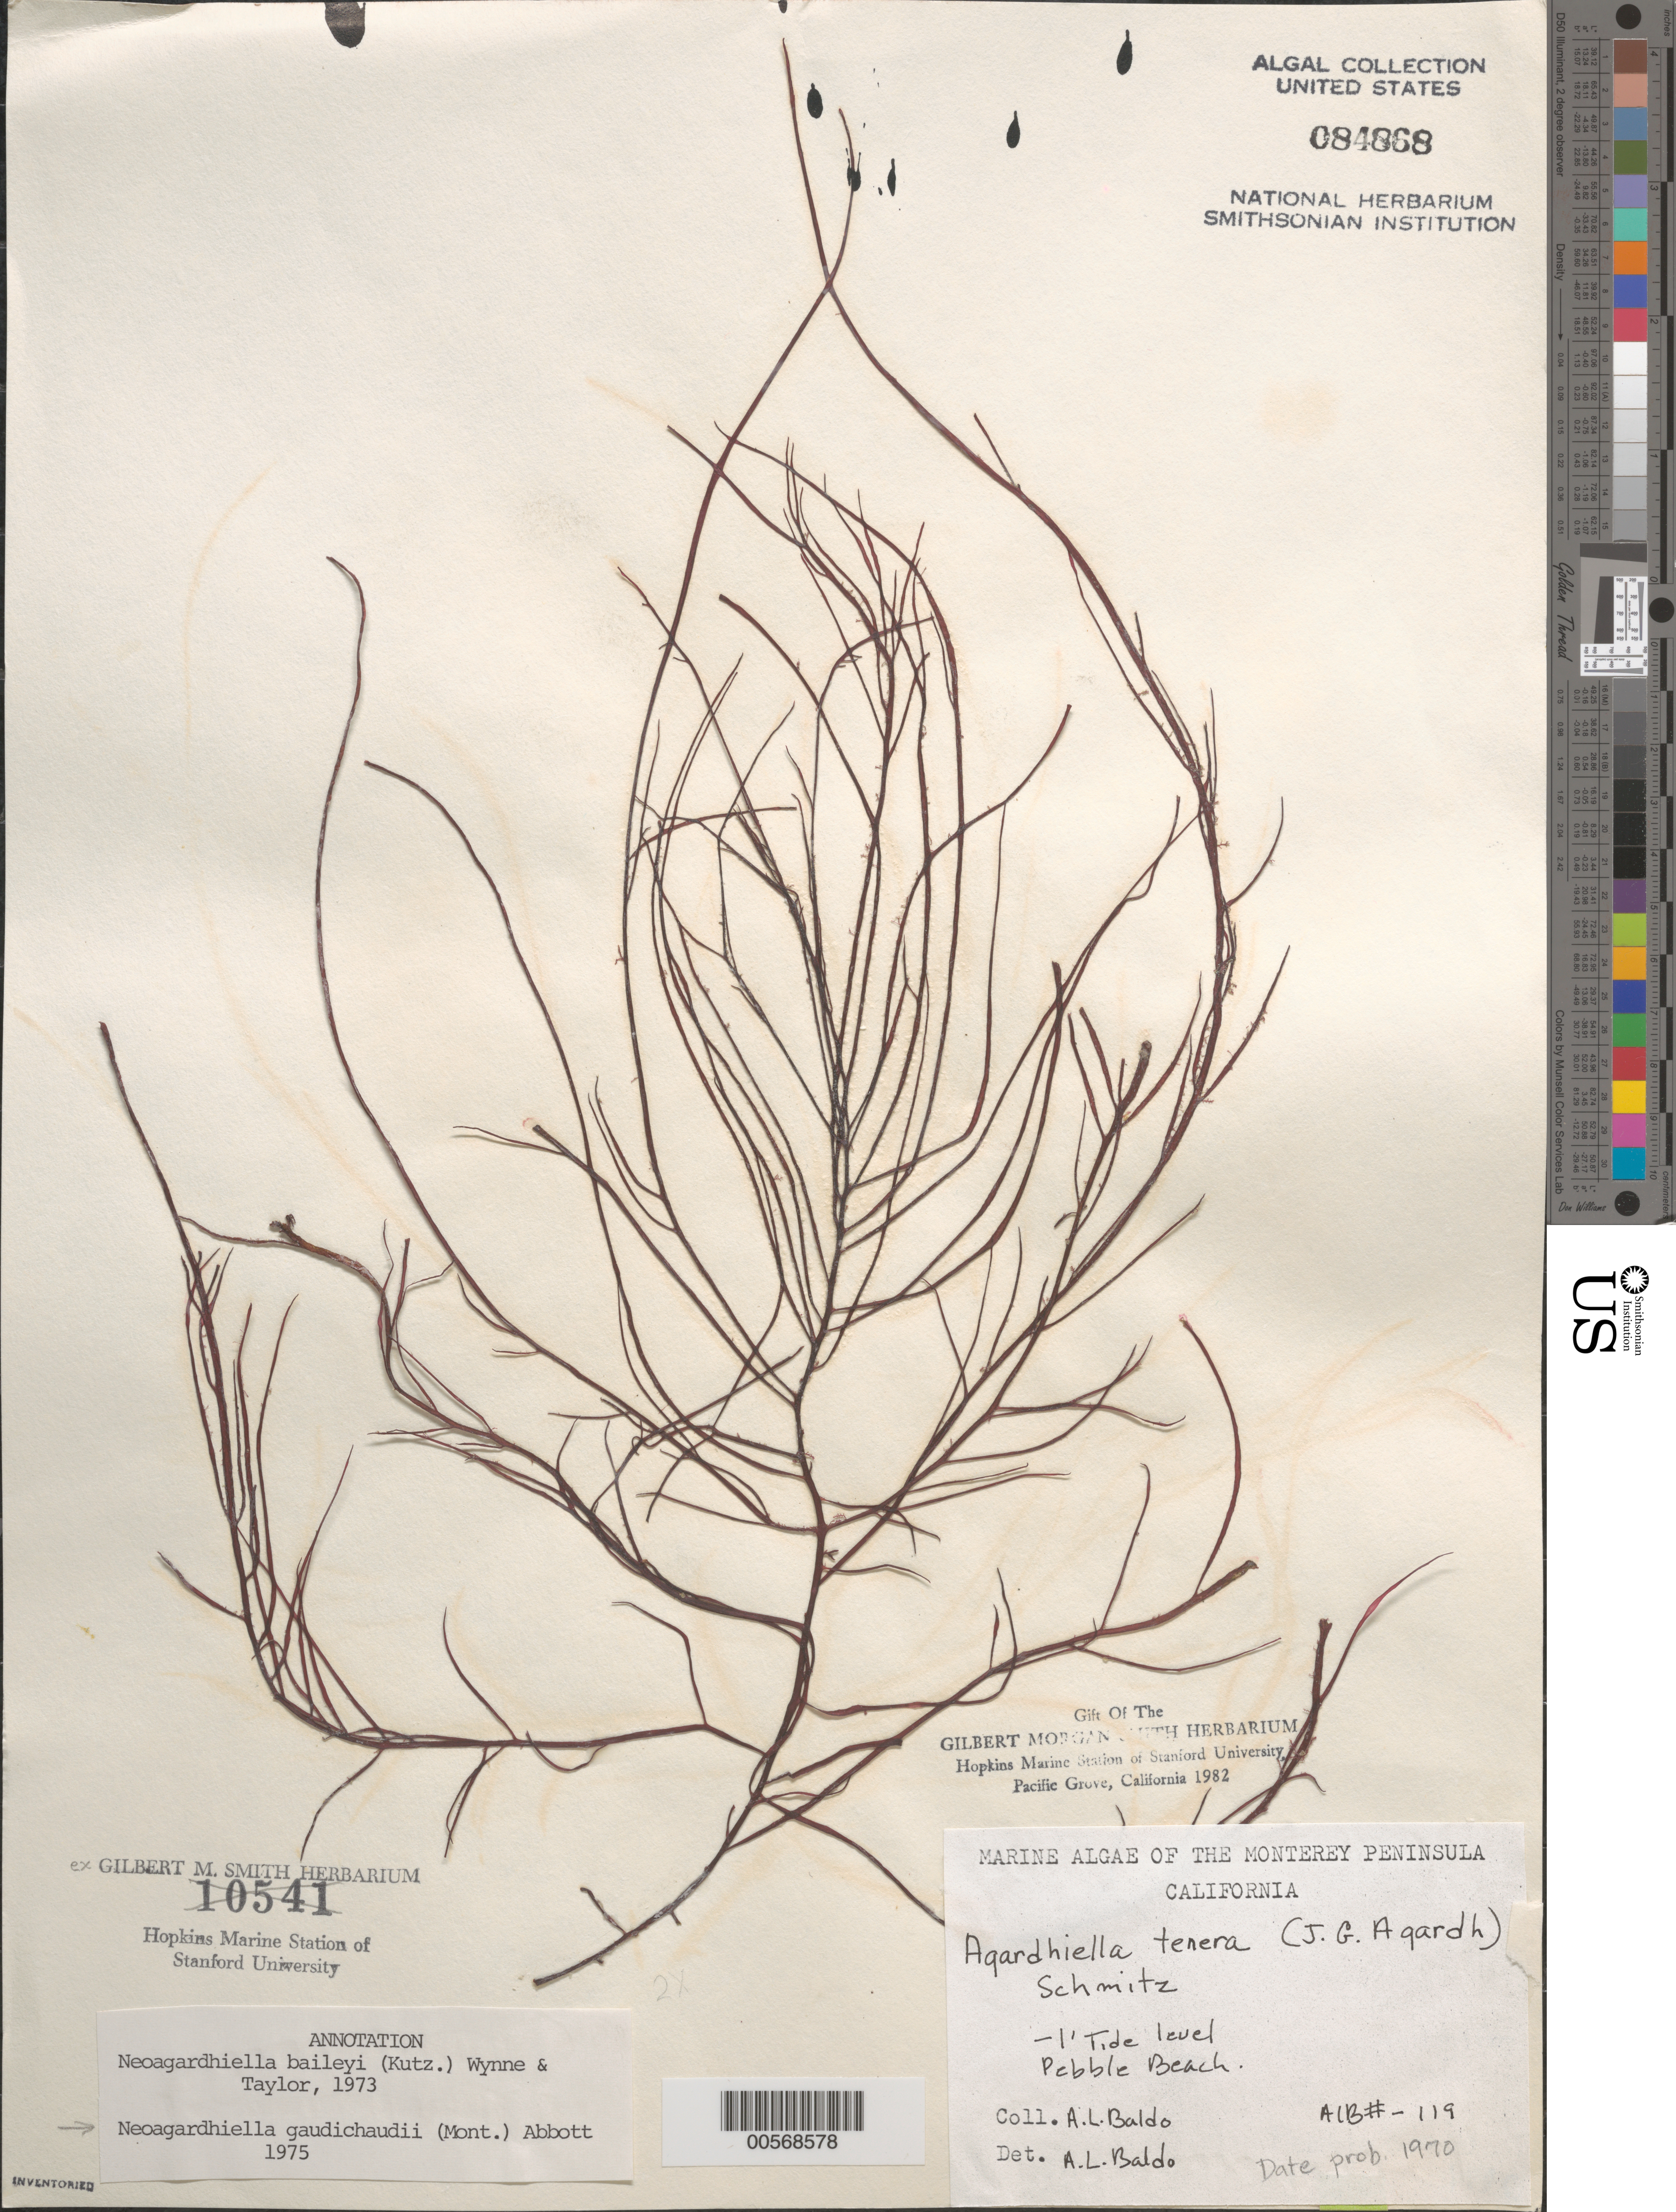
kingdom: Plantae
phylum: Rhodophyta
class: Florideophyceae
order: Gigartinales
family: Solieriaceae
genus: Sarcodiotheca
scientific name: Sarcodiotheca gaudichaudii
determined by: Algae name updating Project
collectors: A. Baldo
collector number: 119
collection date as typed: Jun 1970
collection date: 1970-06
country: United States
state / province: California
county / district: Monterey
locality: Pebble Beach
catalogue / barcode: US 84868